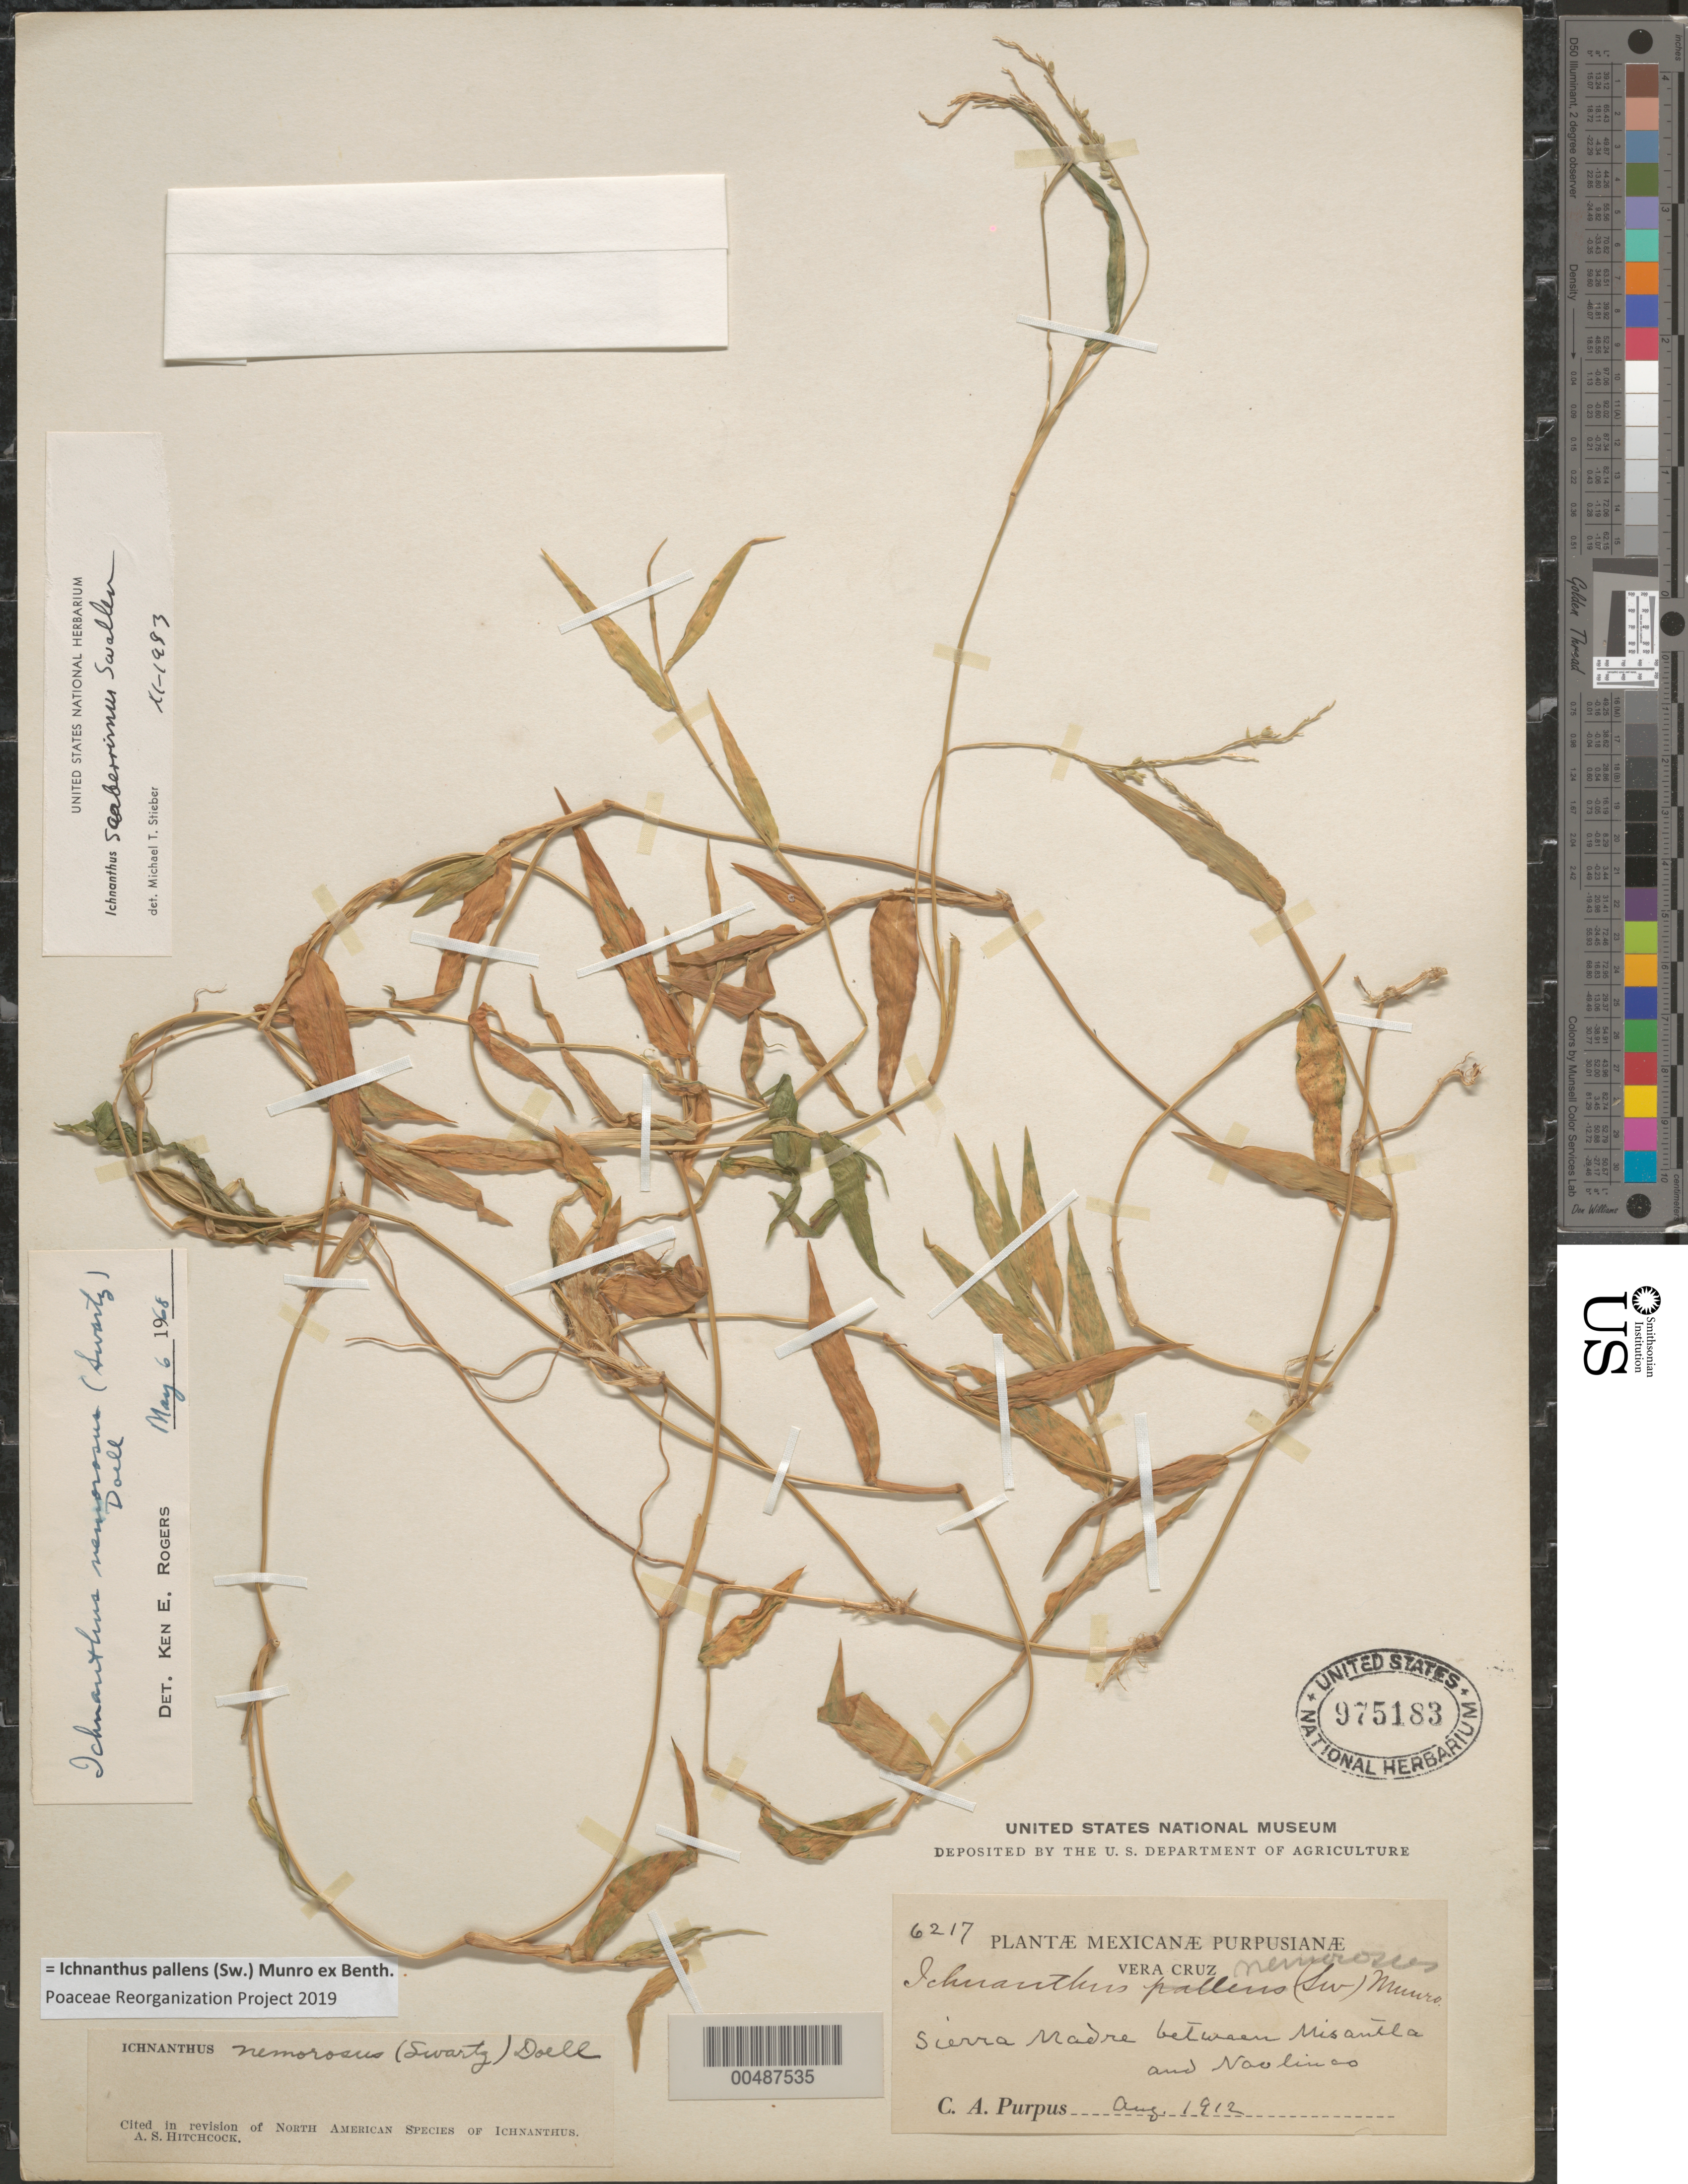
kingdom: Plantae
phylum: Tracheophyta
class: Liliopsida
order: Poales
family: Poaceae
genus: Ichnanthus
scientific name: Ichnanthus scaberrimus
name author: Swallen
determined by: Stieber, M. T.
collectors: C. A. Purpus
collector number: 6217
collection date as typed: Aug 1912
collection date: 1912-08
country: Mexico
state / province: Veracruz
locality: Sierra Madre between Misantla & Naulinco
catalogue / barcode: US 975183